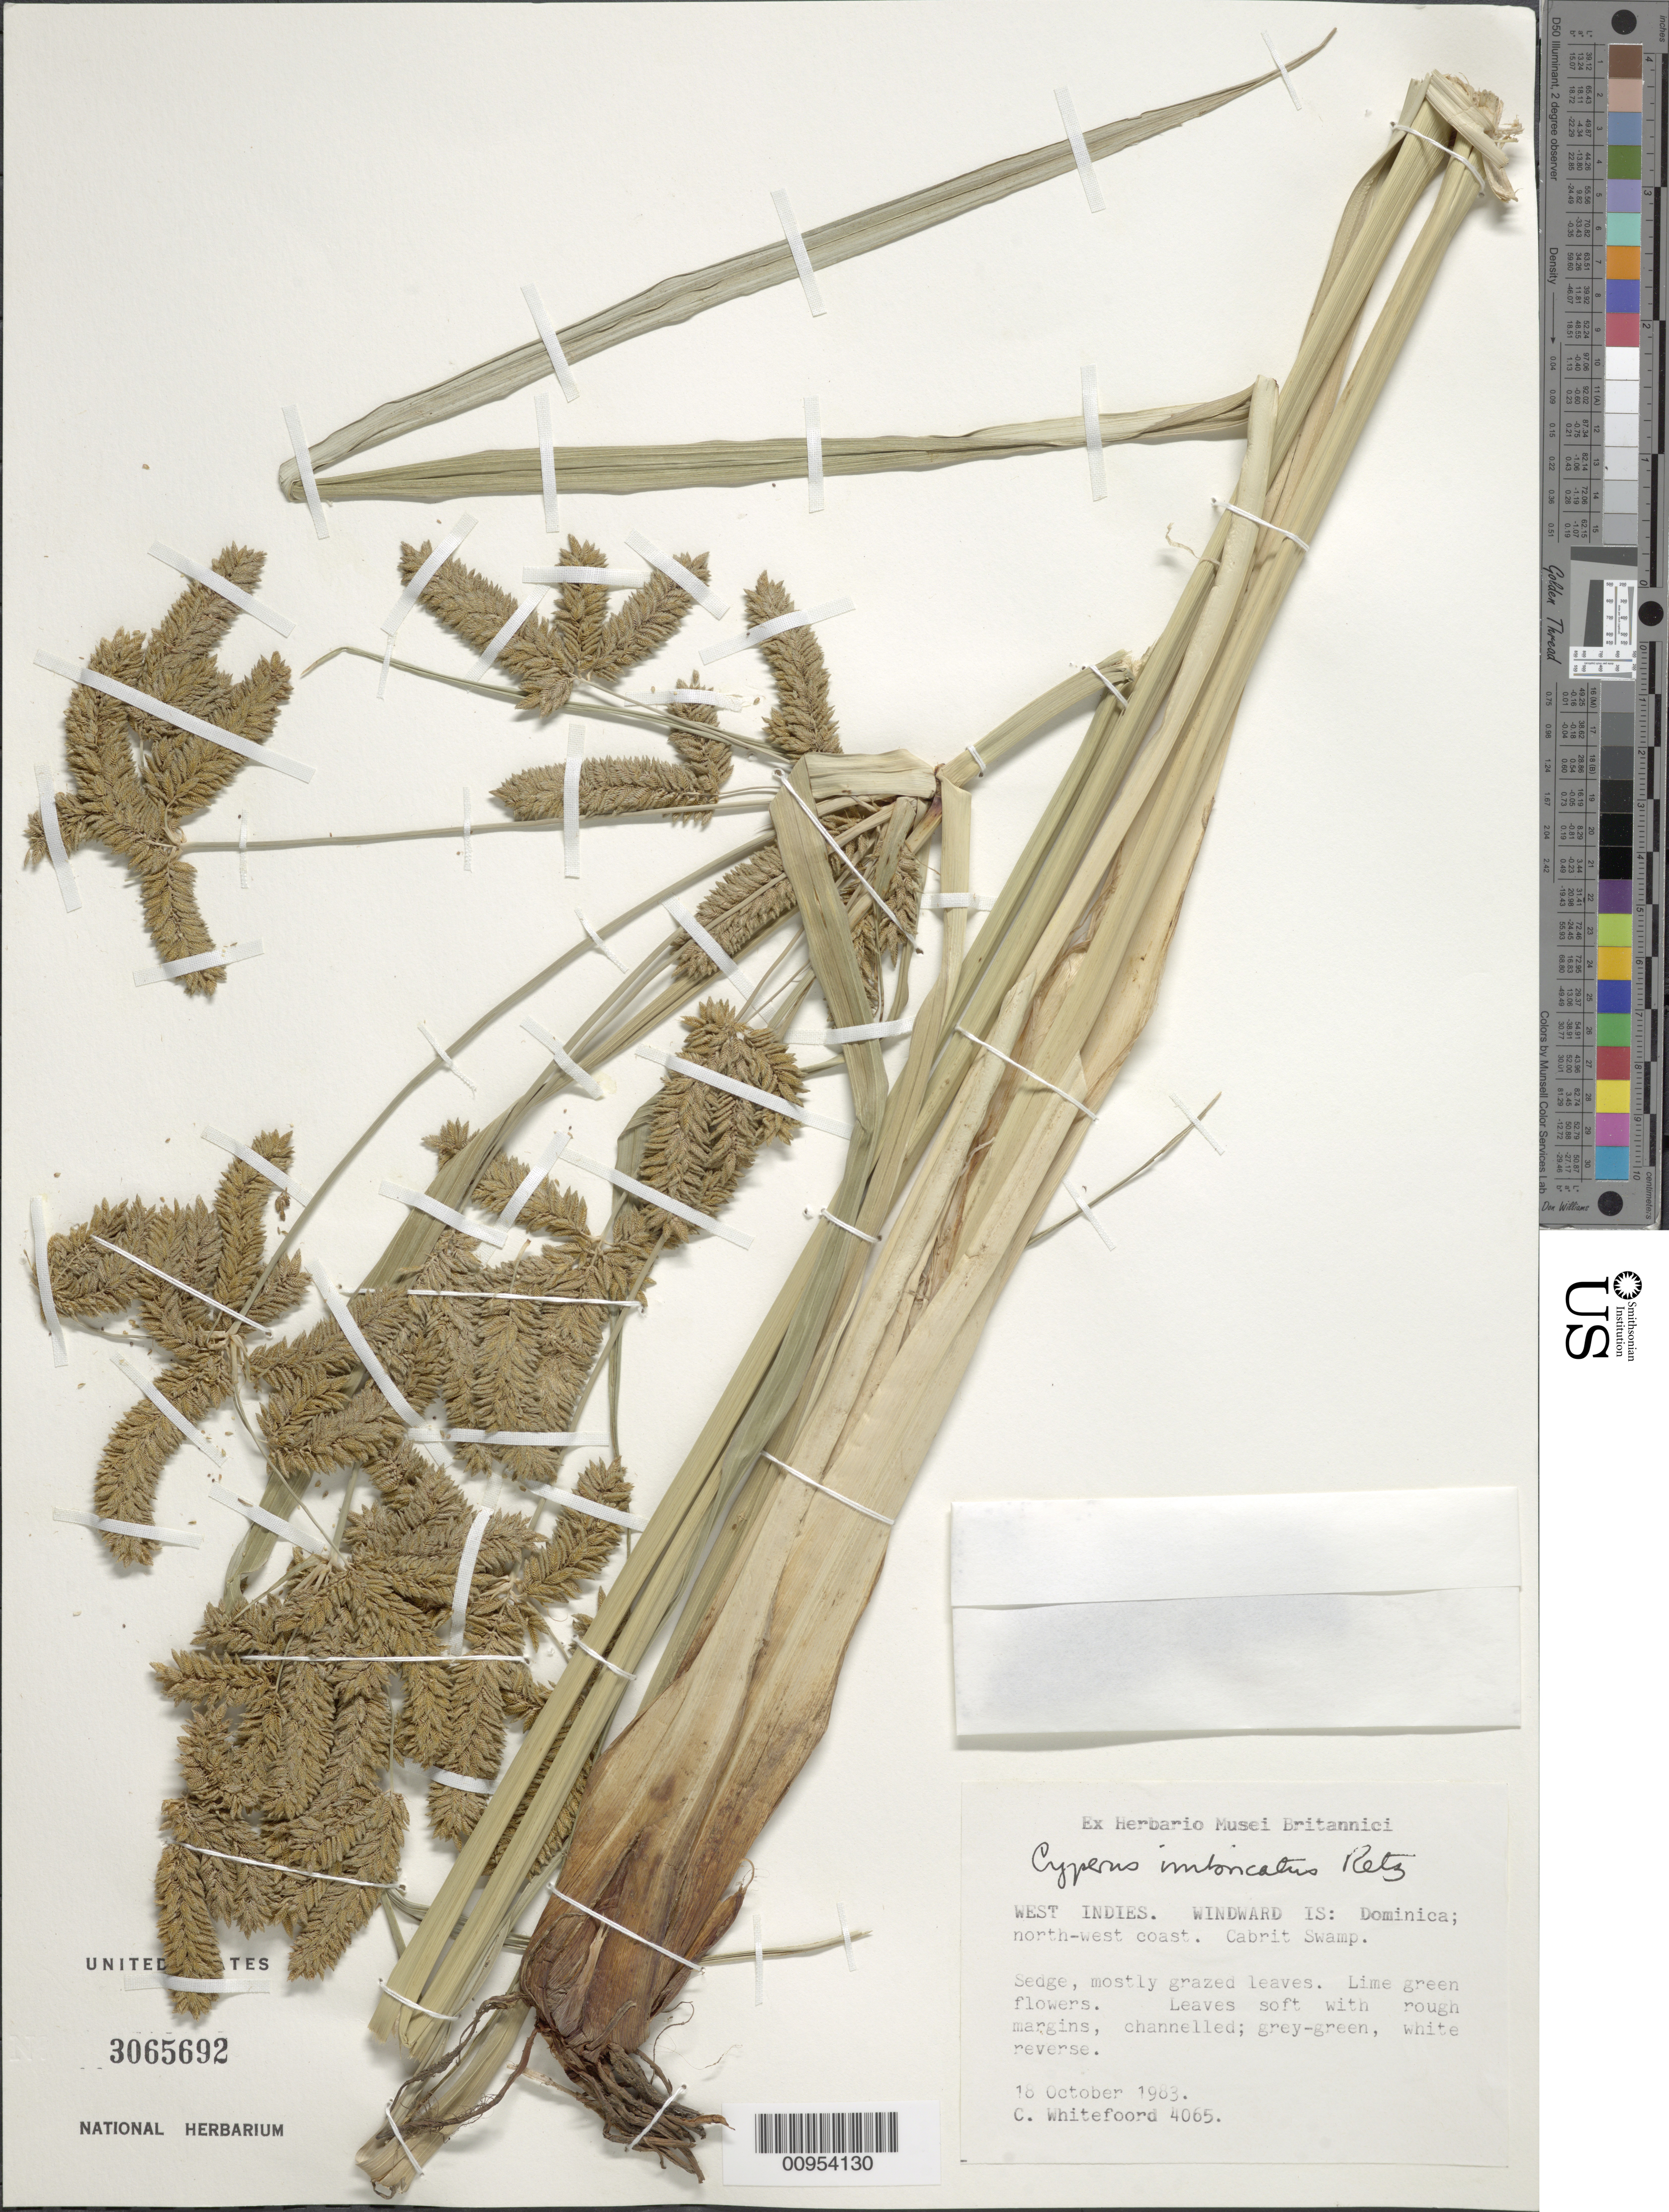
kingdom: Plantae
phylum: Tracheophyta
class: Liliopsida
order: Poales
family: Cyperaceae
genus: Cyperus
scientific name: Cyperus imbricatus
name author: Retz.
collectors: C. Whitefoord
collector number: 4065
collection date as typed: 18 Oct 1983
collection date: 1983-10-18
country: Dominica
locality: North-west coast, Cabrit Swamp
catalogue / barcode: US 3065692